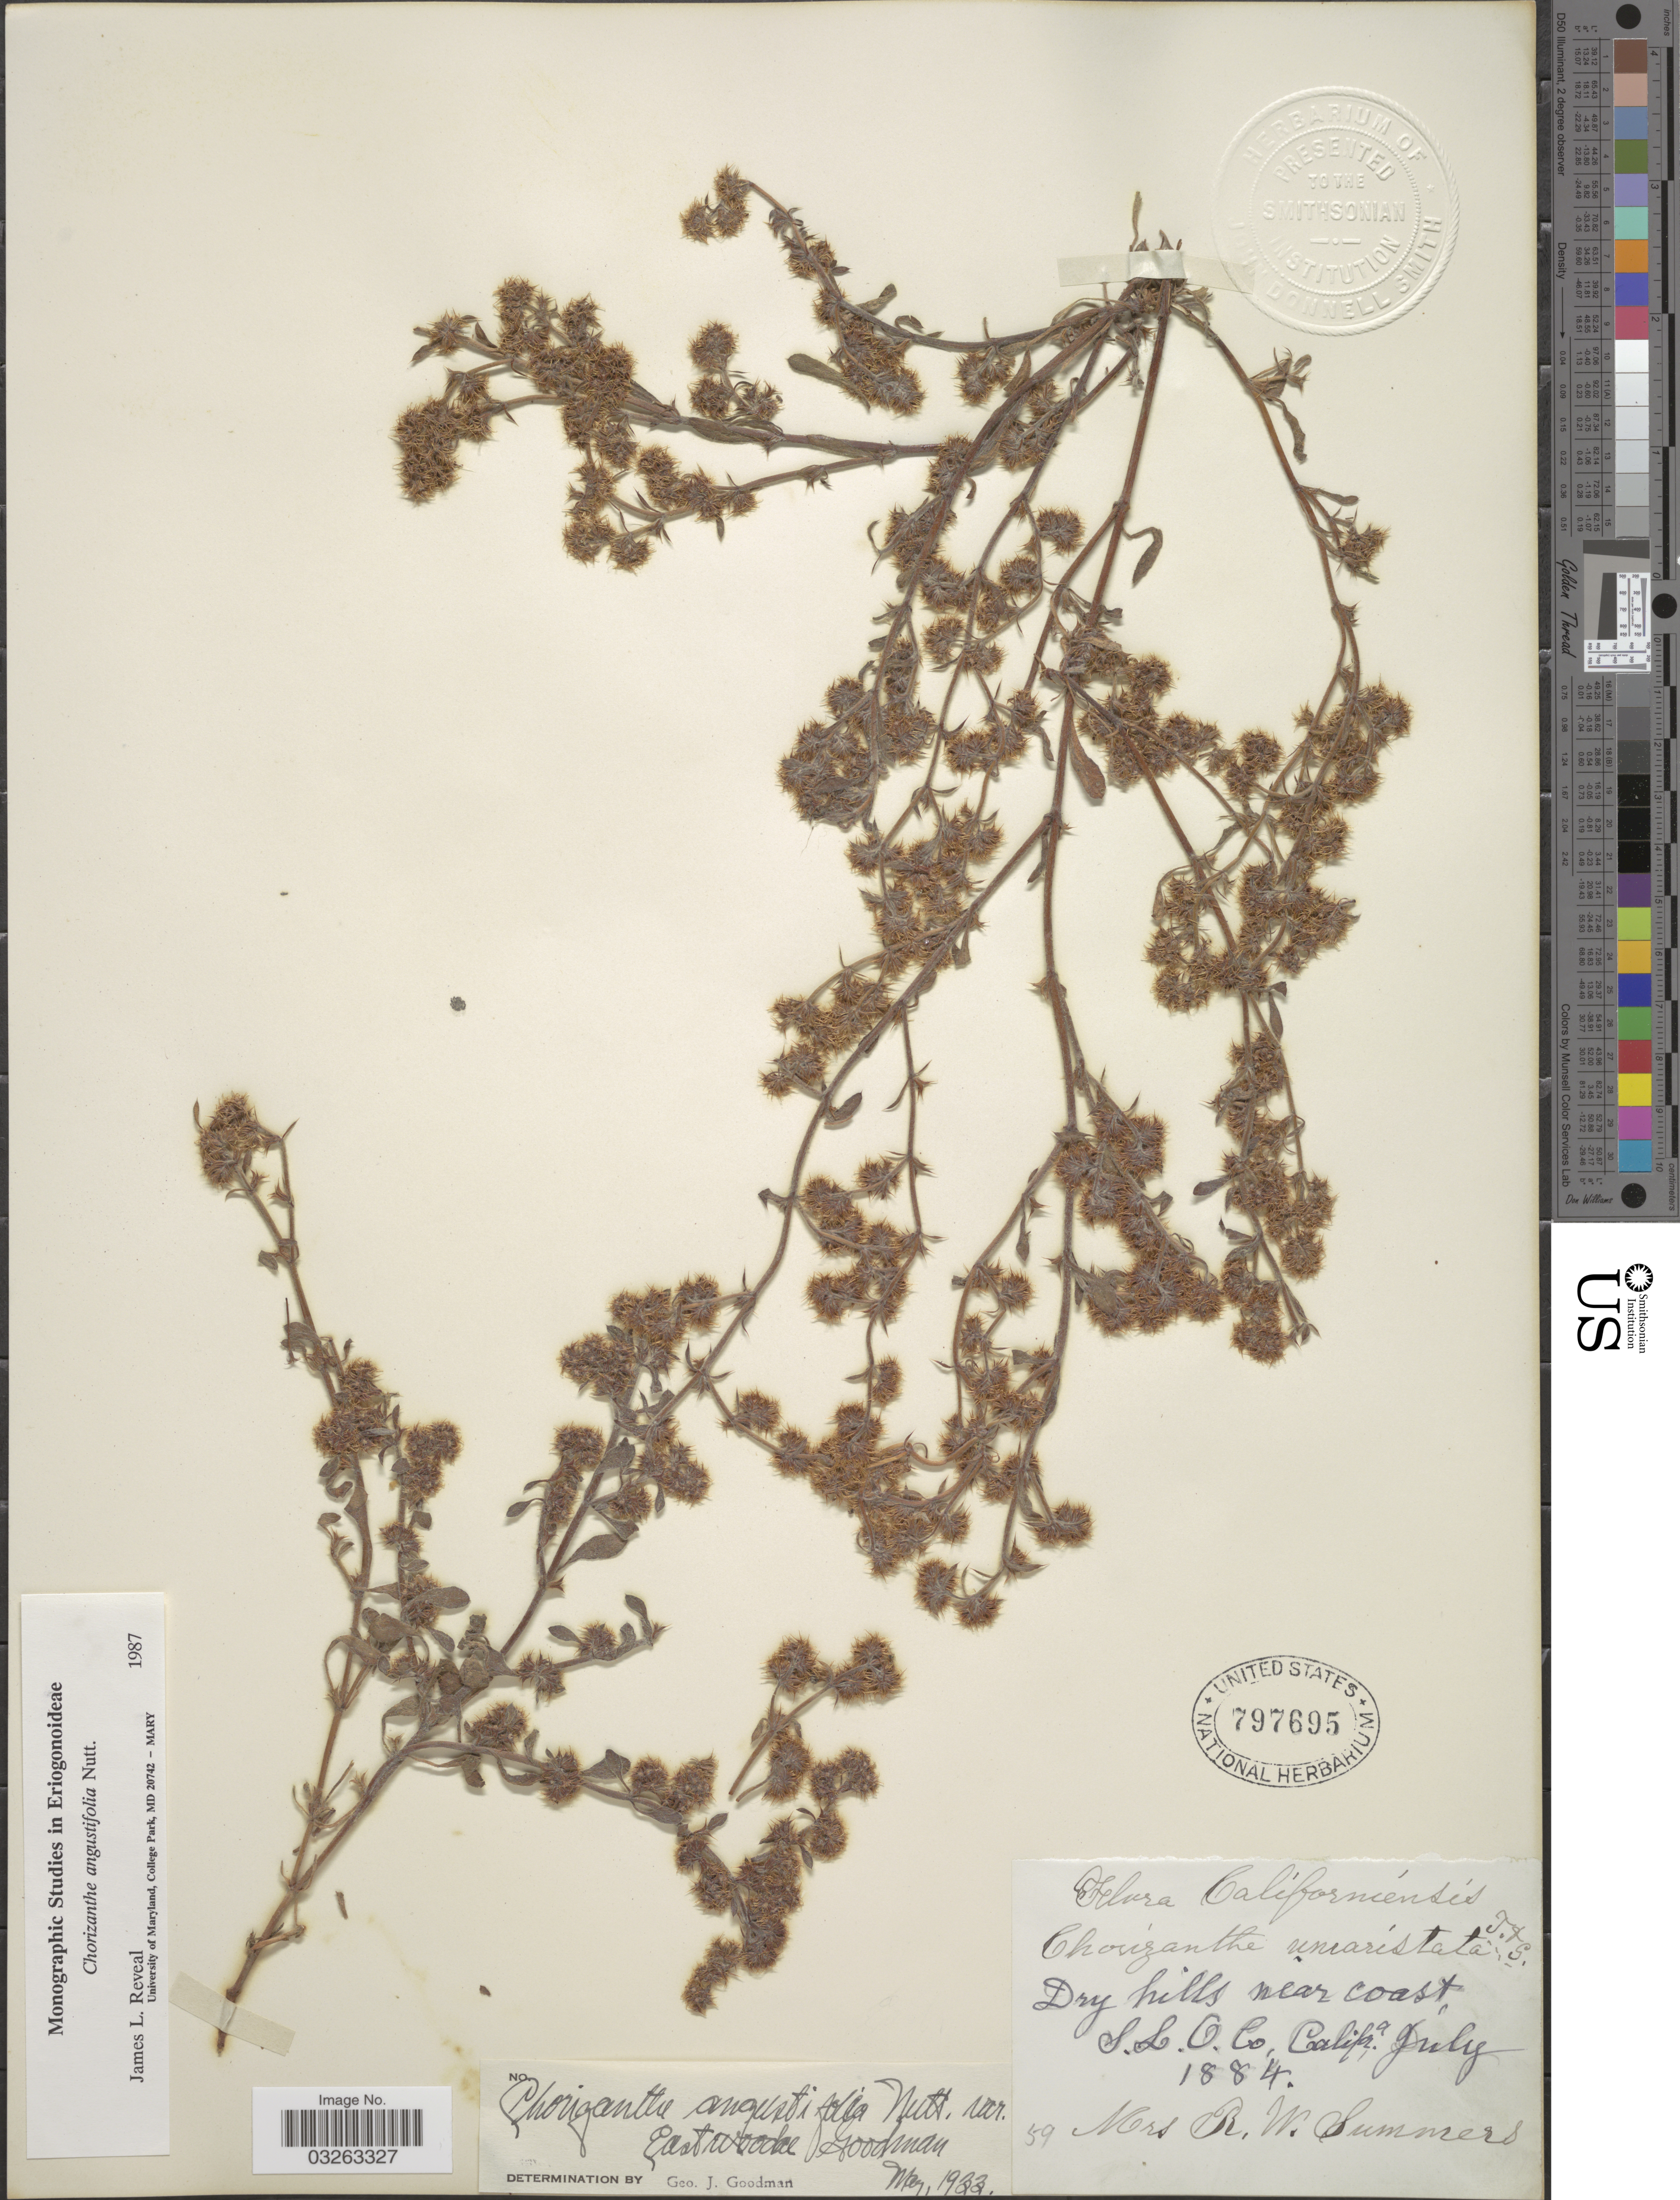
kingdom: Plantae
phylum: Tracheophyta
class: Magnoliopsida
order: Caryophyllales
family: Polygonaceae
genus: Chorizanthe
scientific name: Chorizanthe angustifolia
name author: Nutt.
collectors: R. Summers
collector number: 59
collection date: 1884-07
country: United States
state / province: California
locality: Dry hills near coast S. L. O. Co.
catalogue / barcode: US 797695